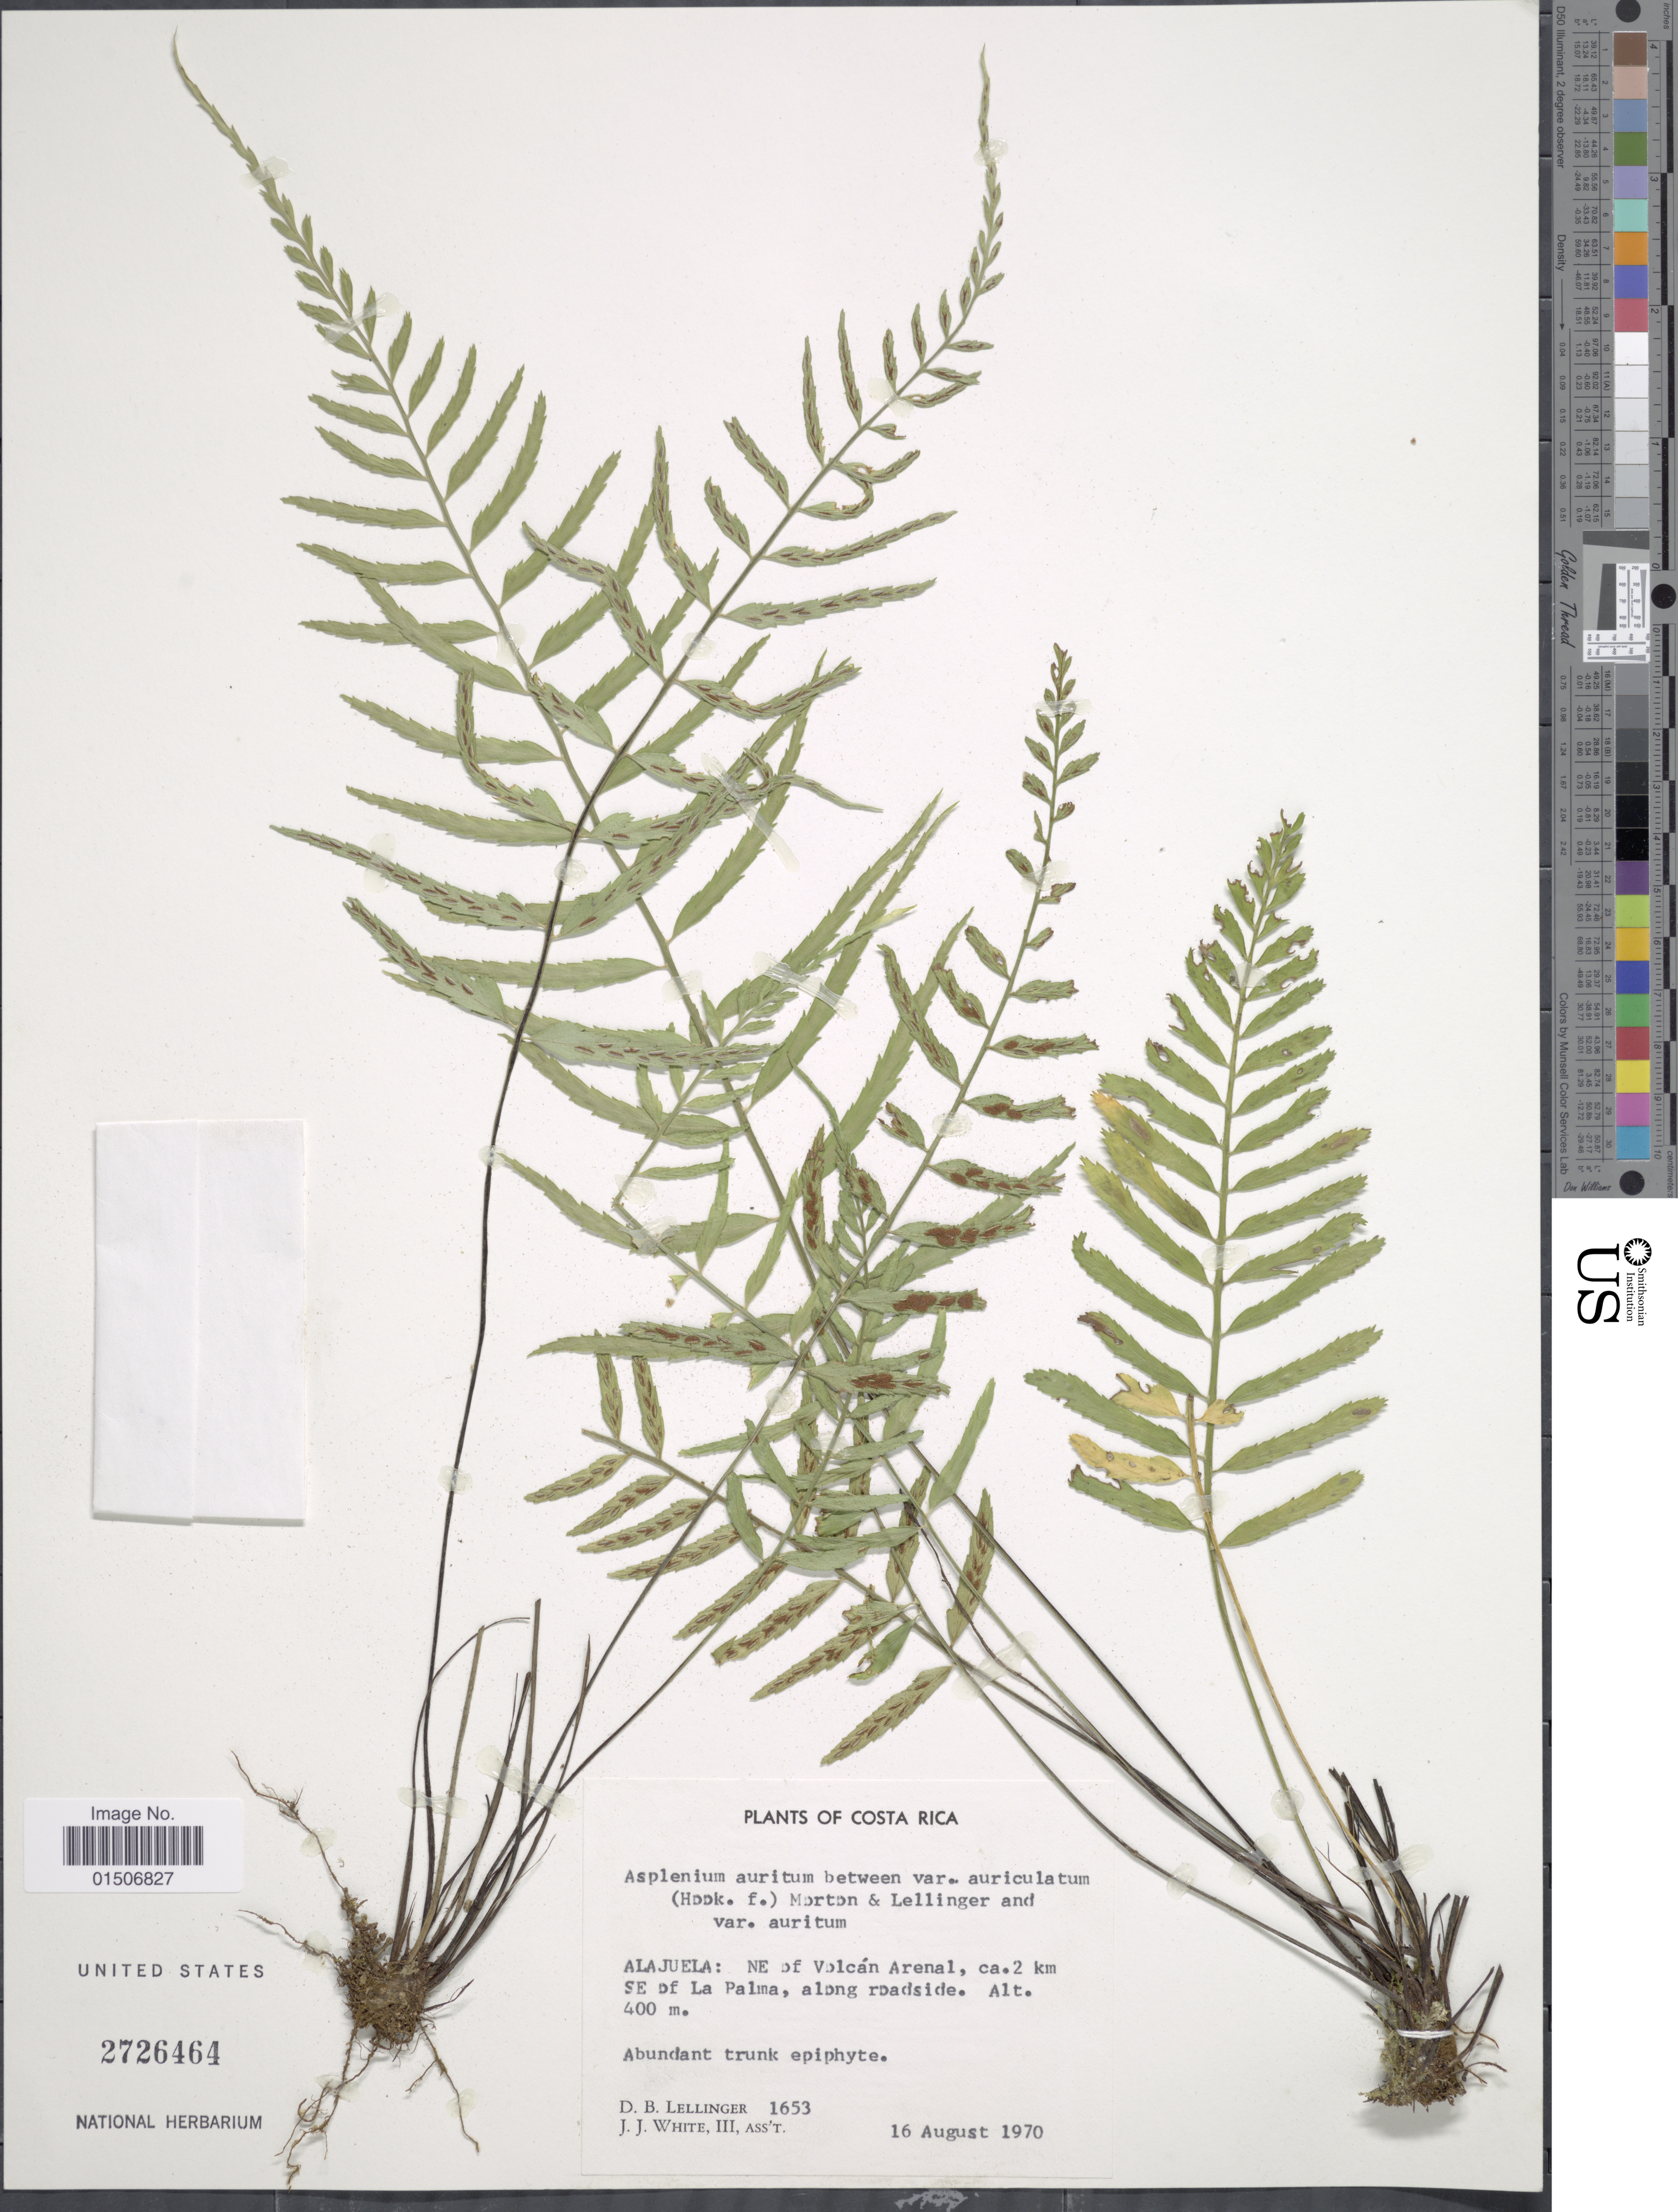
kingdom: Plantae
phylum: Tracheophyta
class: Polypodiopsida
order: Polypodiales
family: Aspleniaceae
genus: Asplenium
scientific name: Asplenium levyi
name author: E. Fourn.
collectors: D. B. Lellinger & J. J. White III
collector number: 1653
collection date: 1970-08-16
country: Costa Rica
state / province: Alajuela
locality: Ne of Volcán Arenal, ca. 2 km SE of La Palma, along roadside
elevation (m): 400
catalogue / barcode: US 2726464